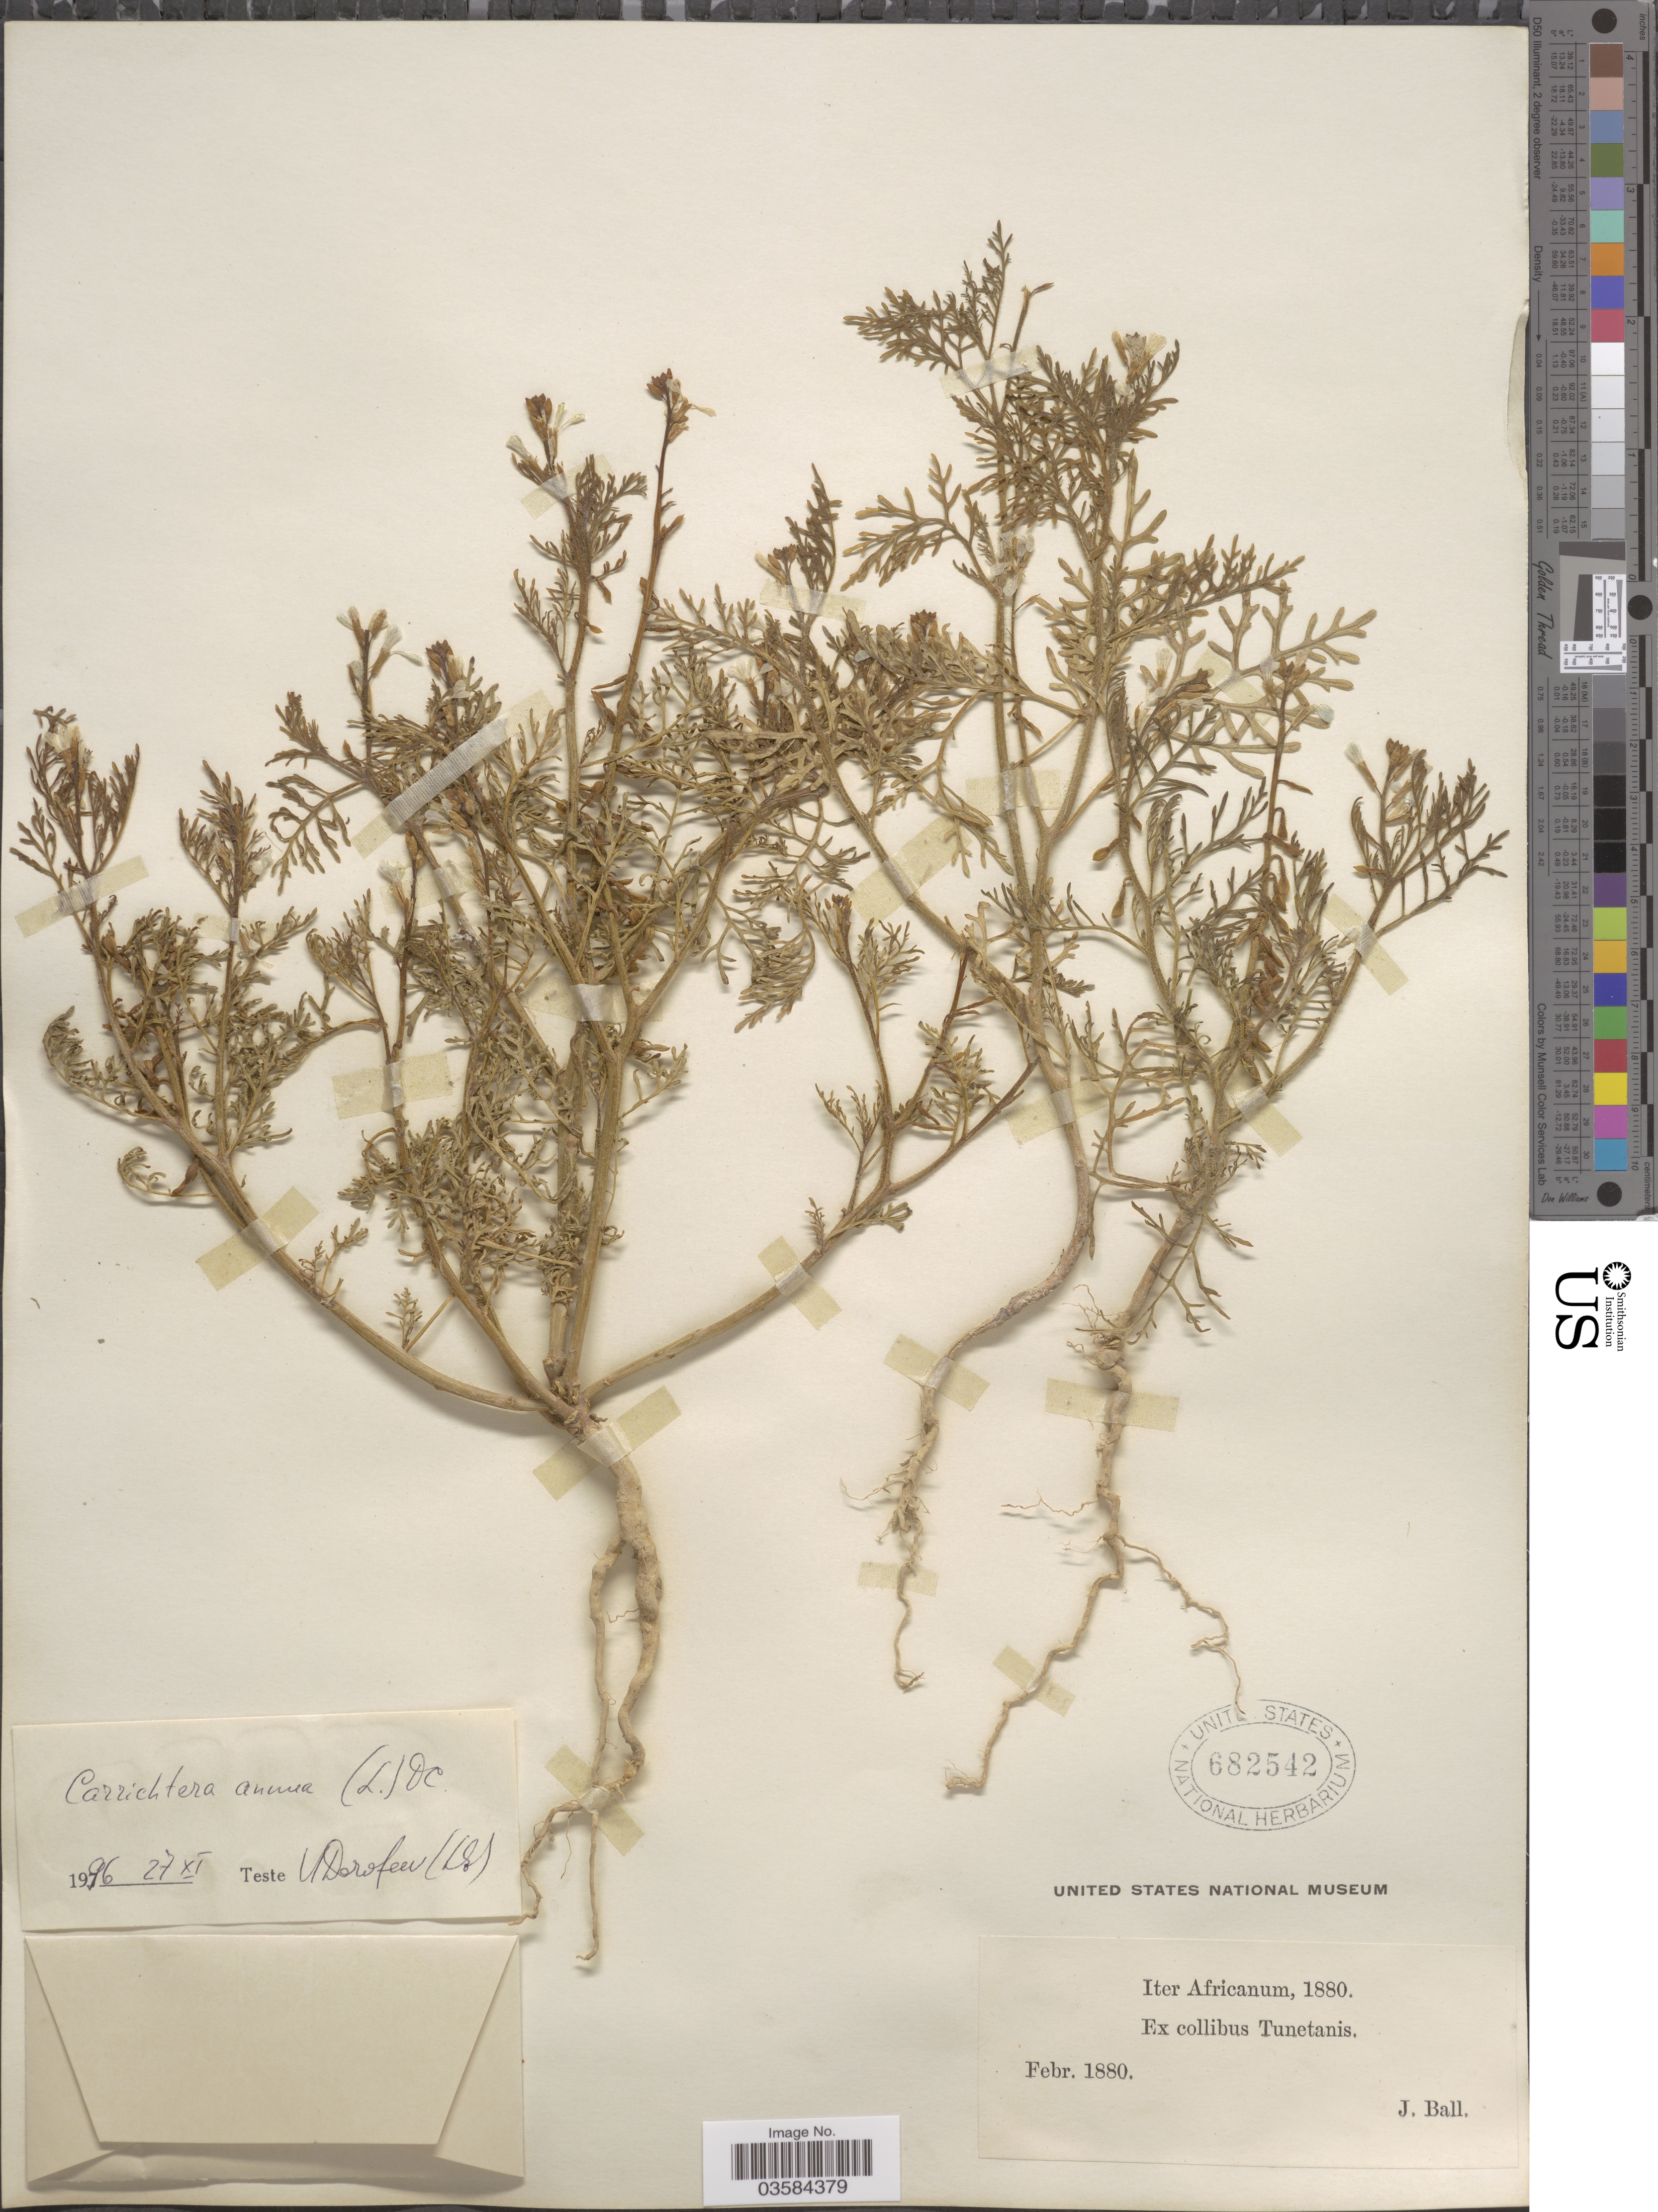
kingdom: Plantae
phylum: Tracheophyta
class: Magnoliopsida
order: Brassicales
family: Brassicaceae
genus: Carrichtera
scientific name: Carrichtera annua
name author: (L.) DC.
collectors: J. Ball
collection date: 1880-02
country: Tunisia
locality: Iter Africanum. Ex collibus Tunetanis.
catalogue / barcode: US 682542